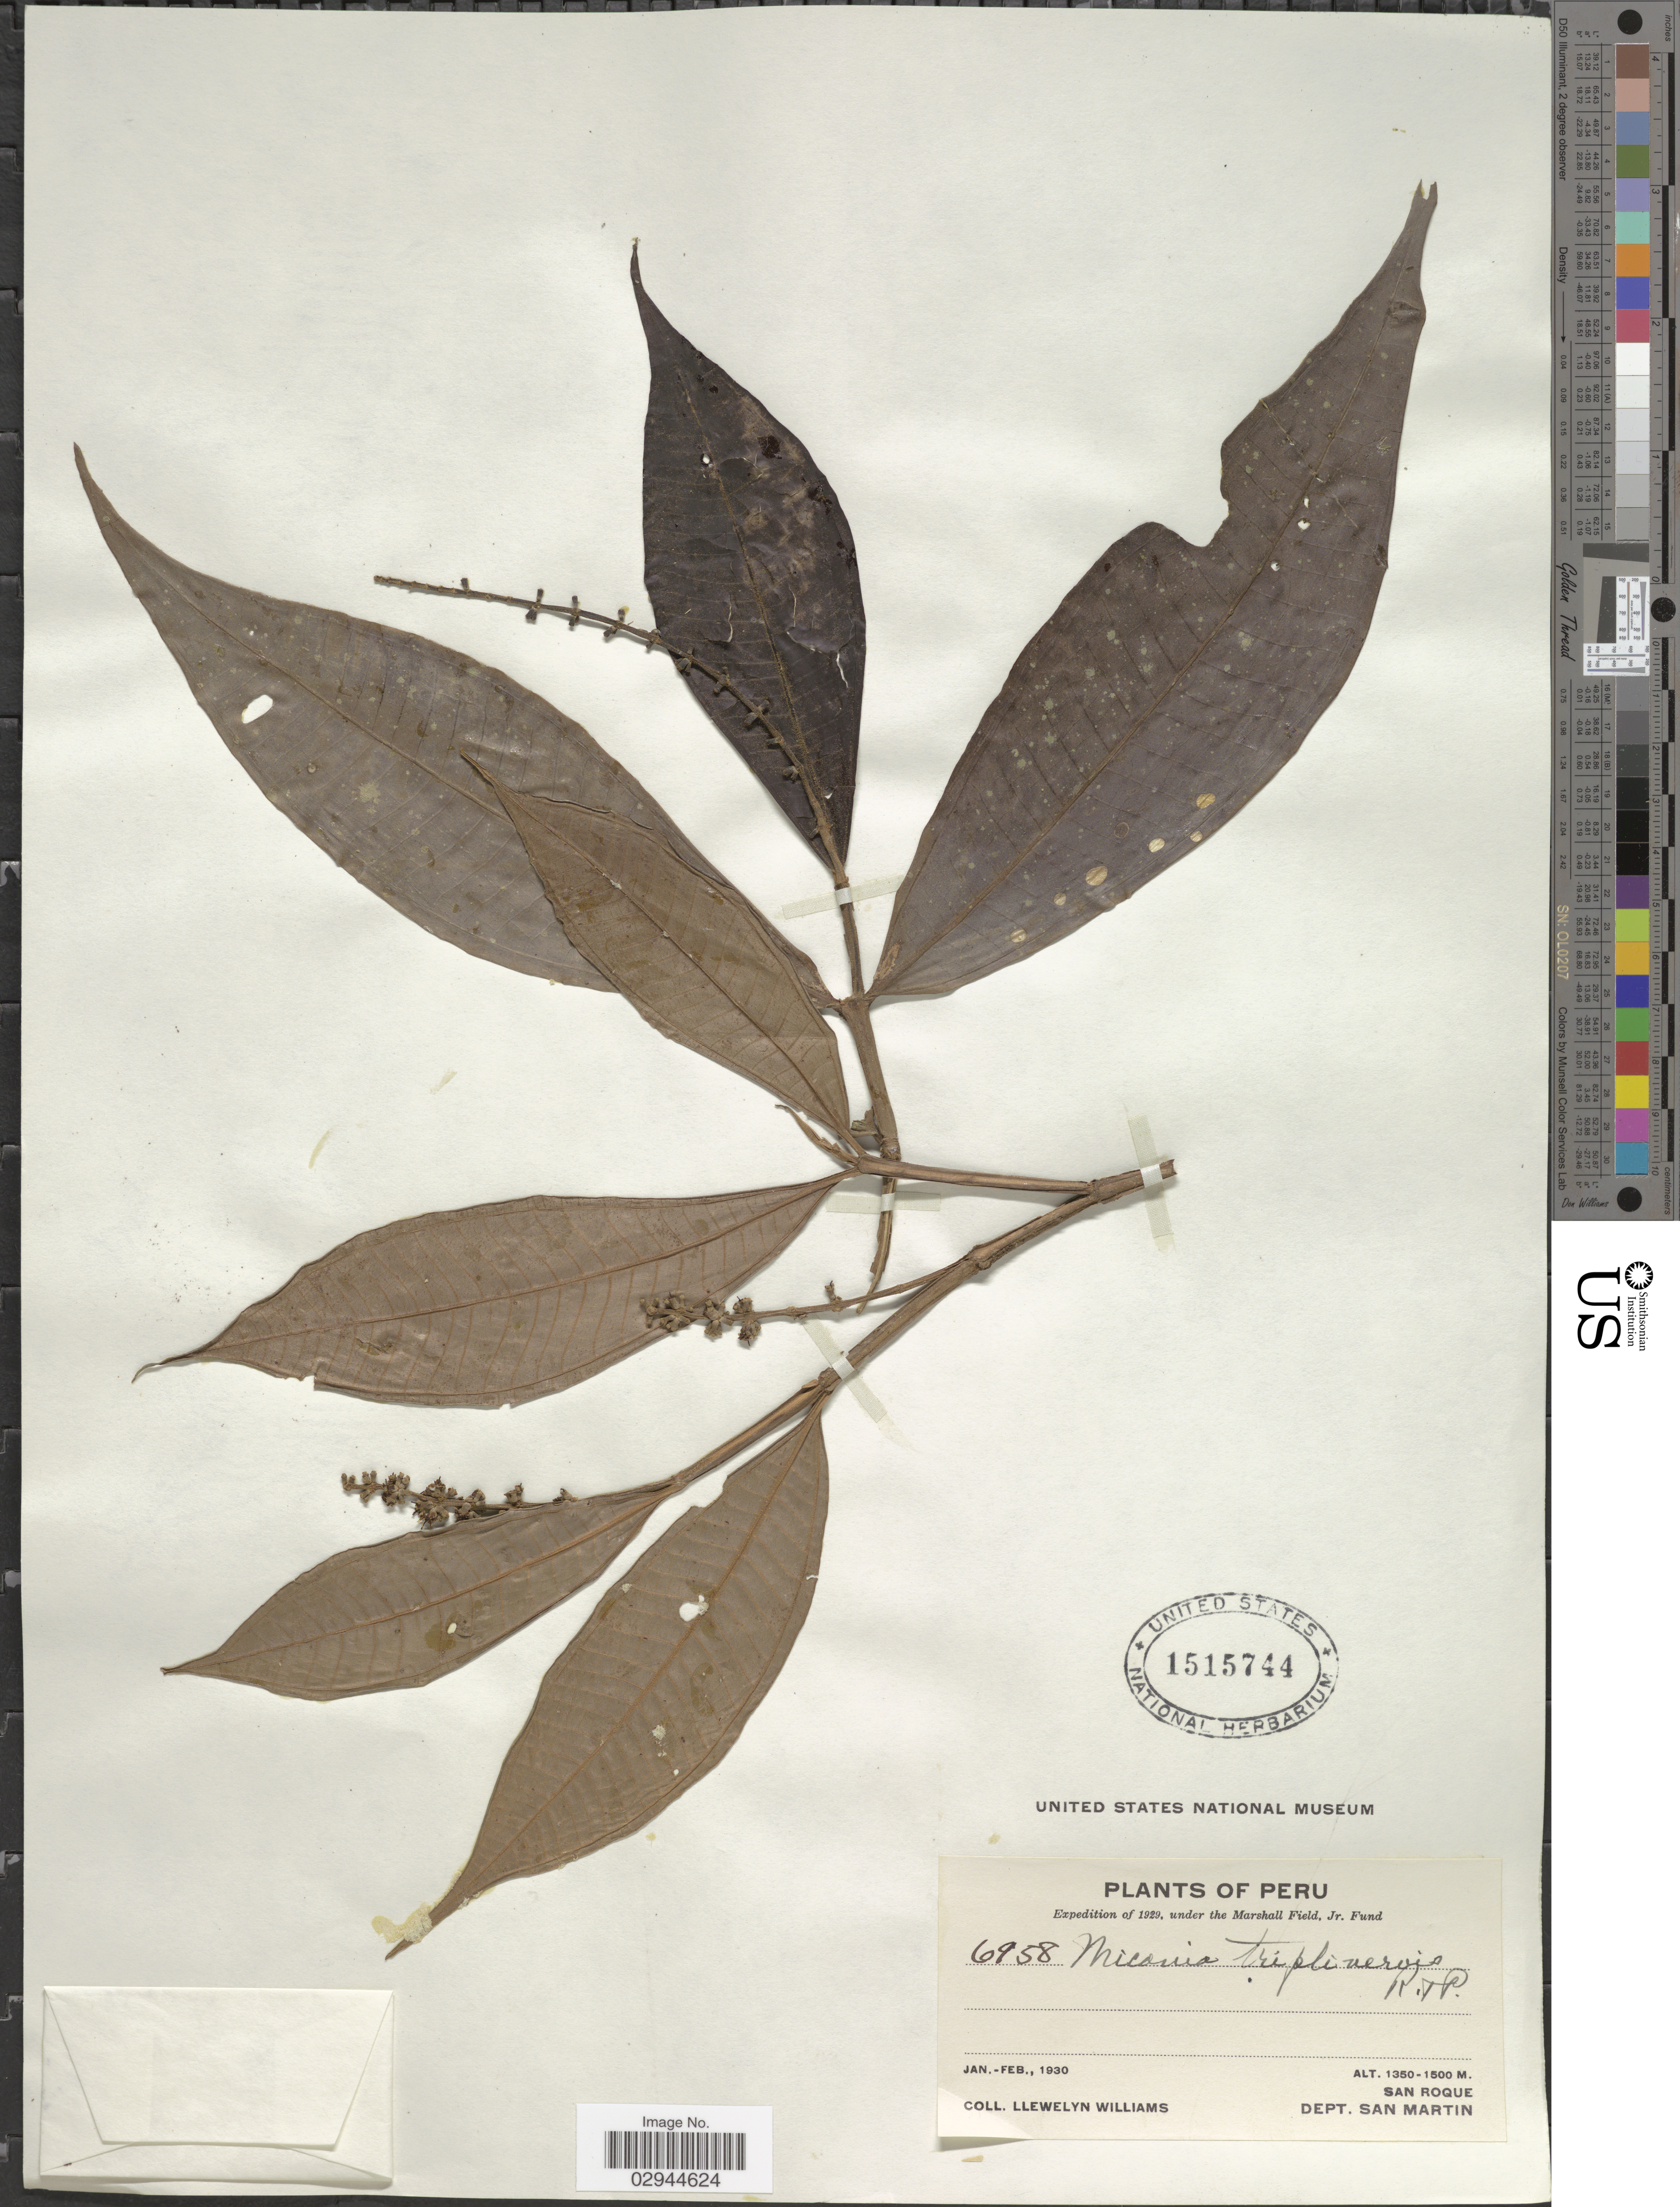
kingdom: Plantae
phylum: Tracheophyta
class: Magnoliopsida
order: Myrtales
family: Melastomataceae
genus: Miconia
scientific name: Miconia triplinervis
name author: Ruiz & Pav.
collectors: Ll. Williams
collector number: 6958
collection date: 1930-01/1930-02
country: Peru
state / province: San Martín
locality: San Roque, Dept. San Martin.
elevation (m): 1350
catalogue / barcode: US 1515744